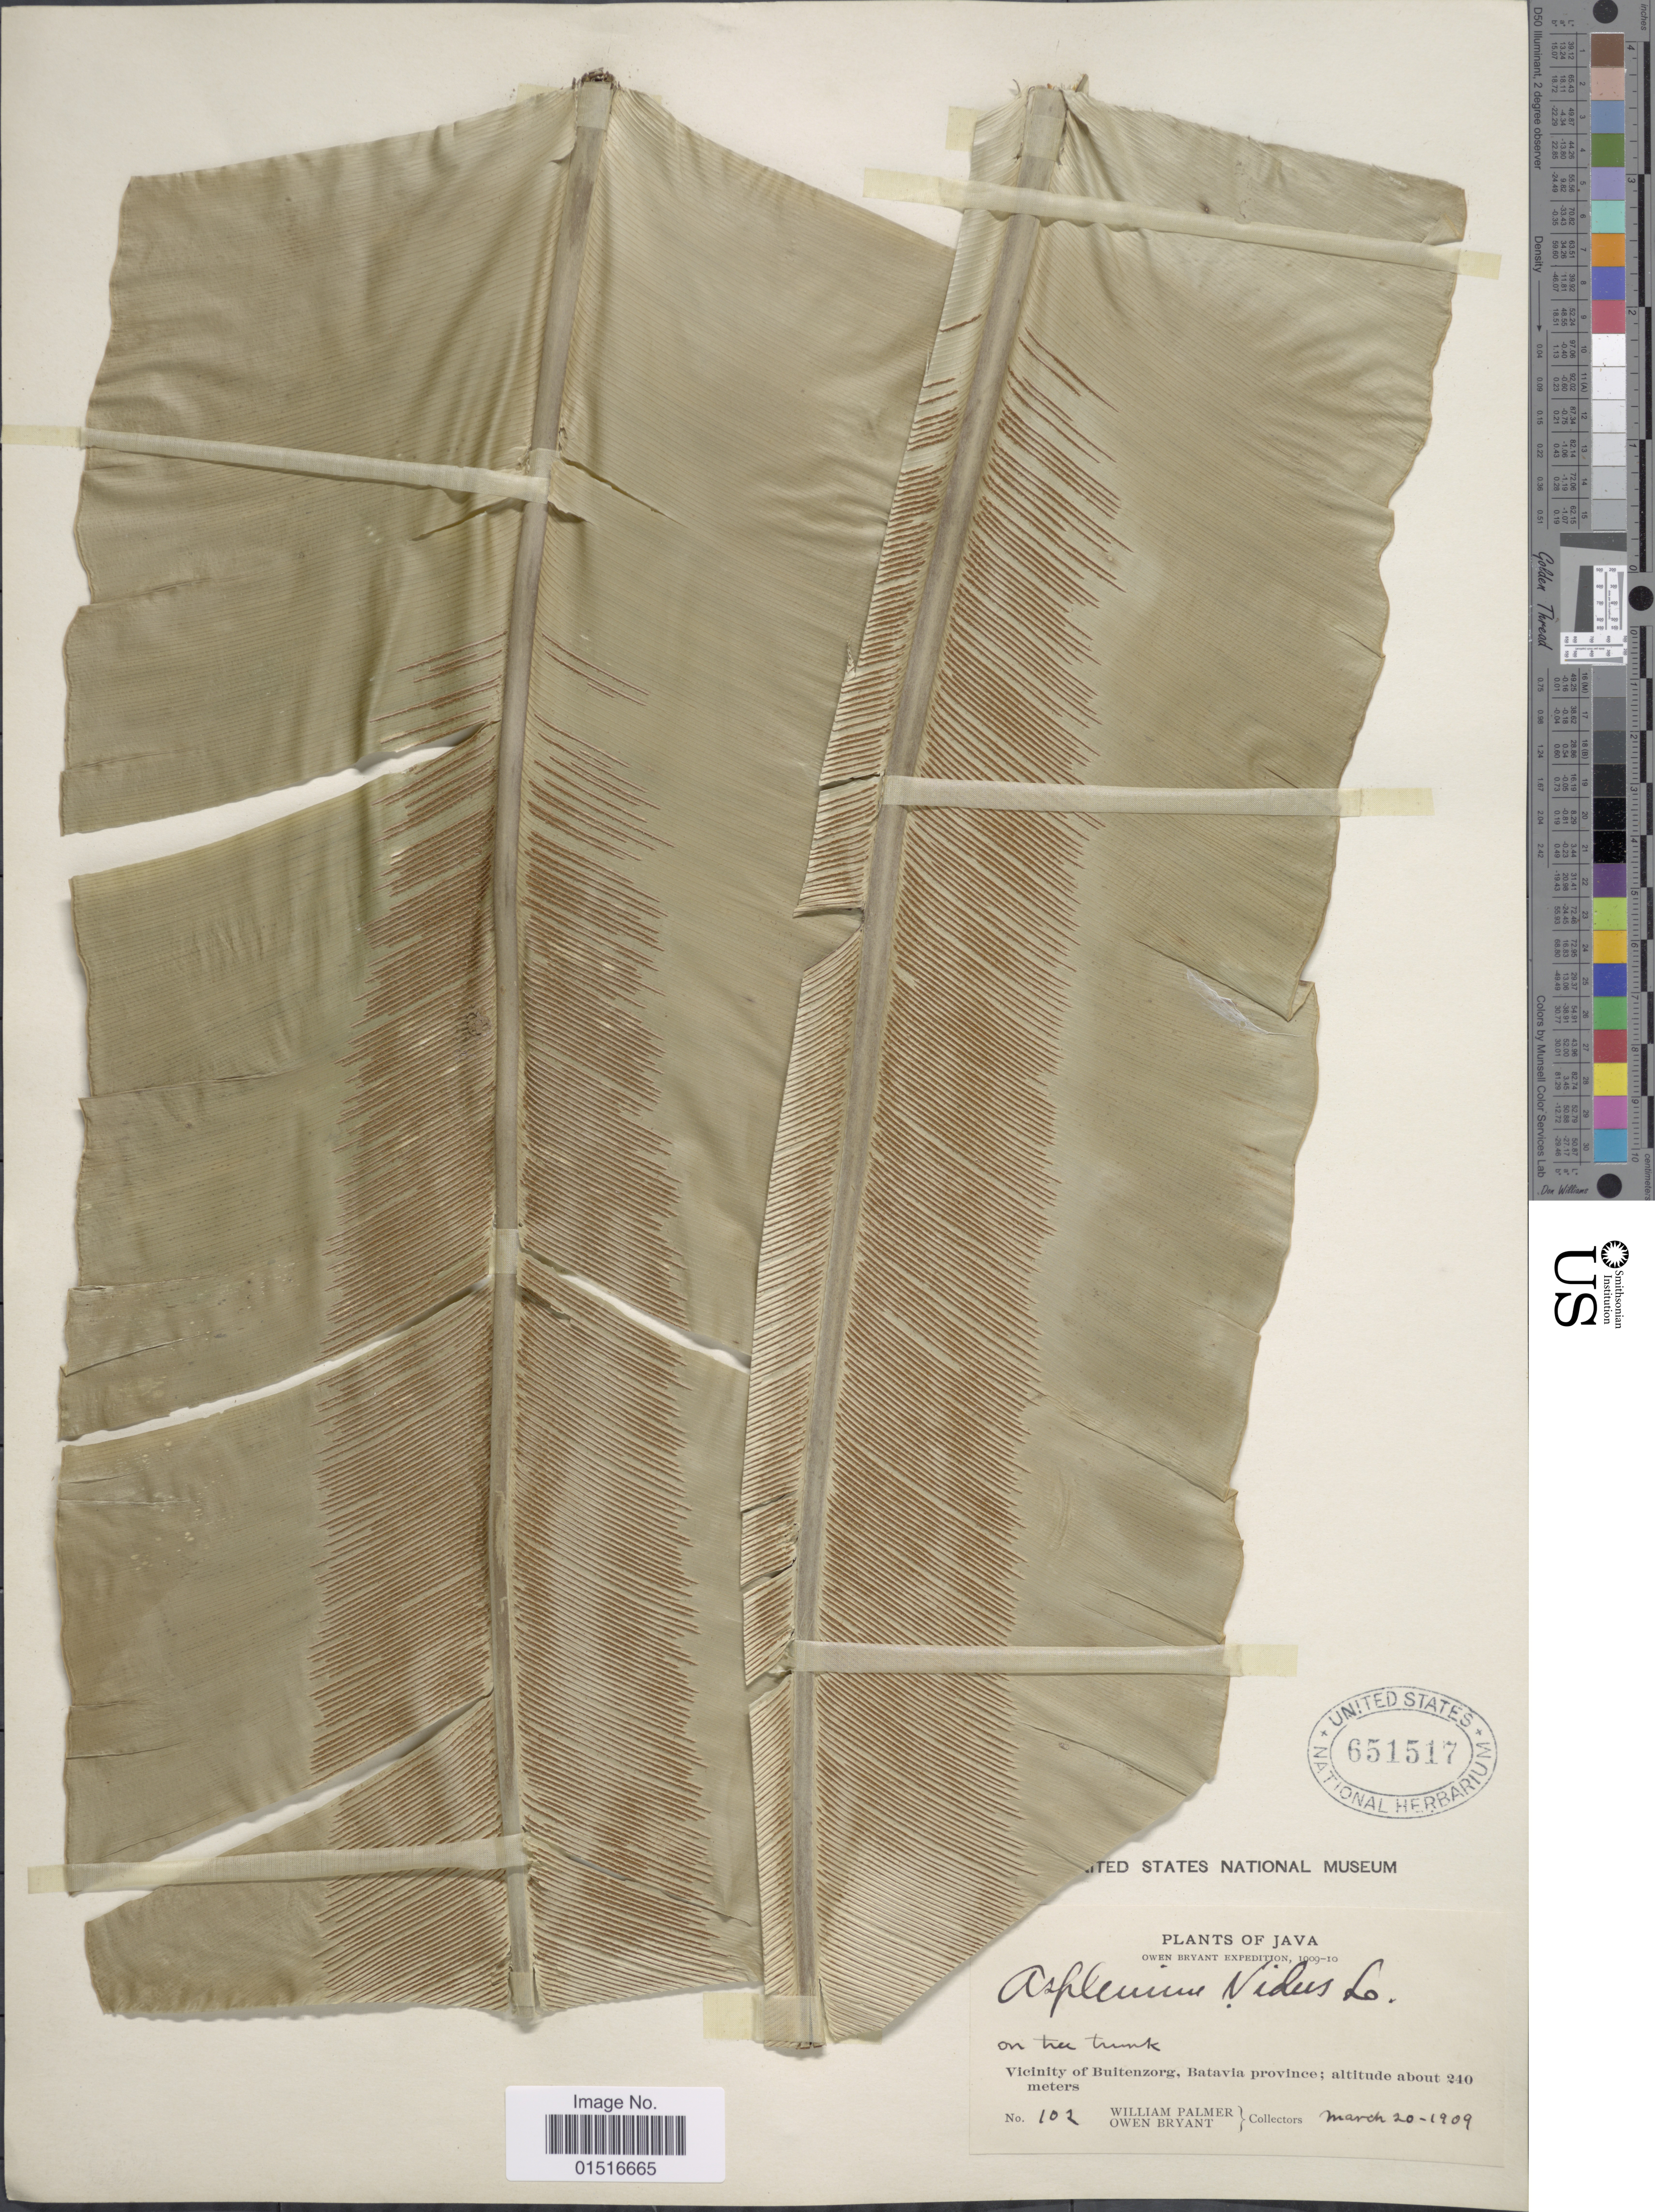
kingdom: Plantae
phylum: Tracheophyta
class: Polypodiopsida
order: Polypodiales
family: Aspleniaceae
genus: Asplenium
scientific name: Asplenium nidus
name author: L.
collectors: W. Palmer & O. Bryant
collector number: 102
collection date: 1909-03-20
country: Indonesia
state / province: Java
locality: Vicinity of Buitenzorg, Batavia province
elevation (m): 240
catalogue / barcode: US 651517